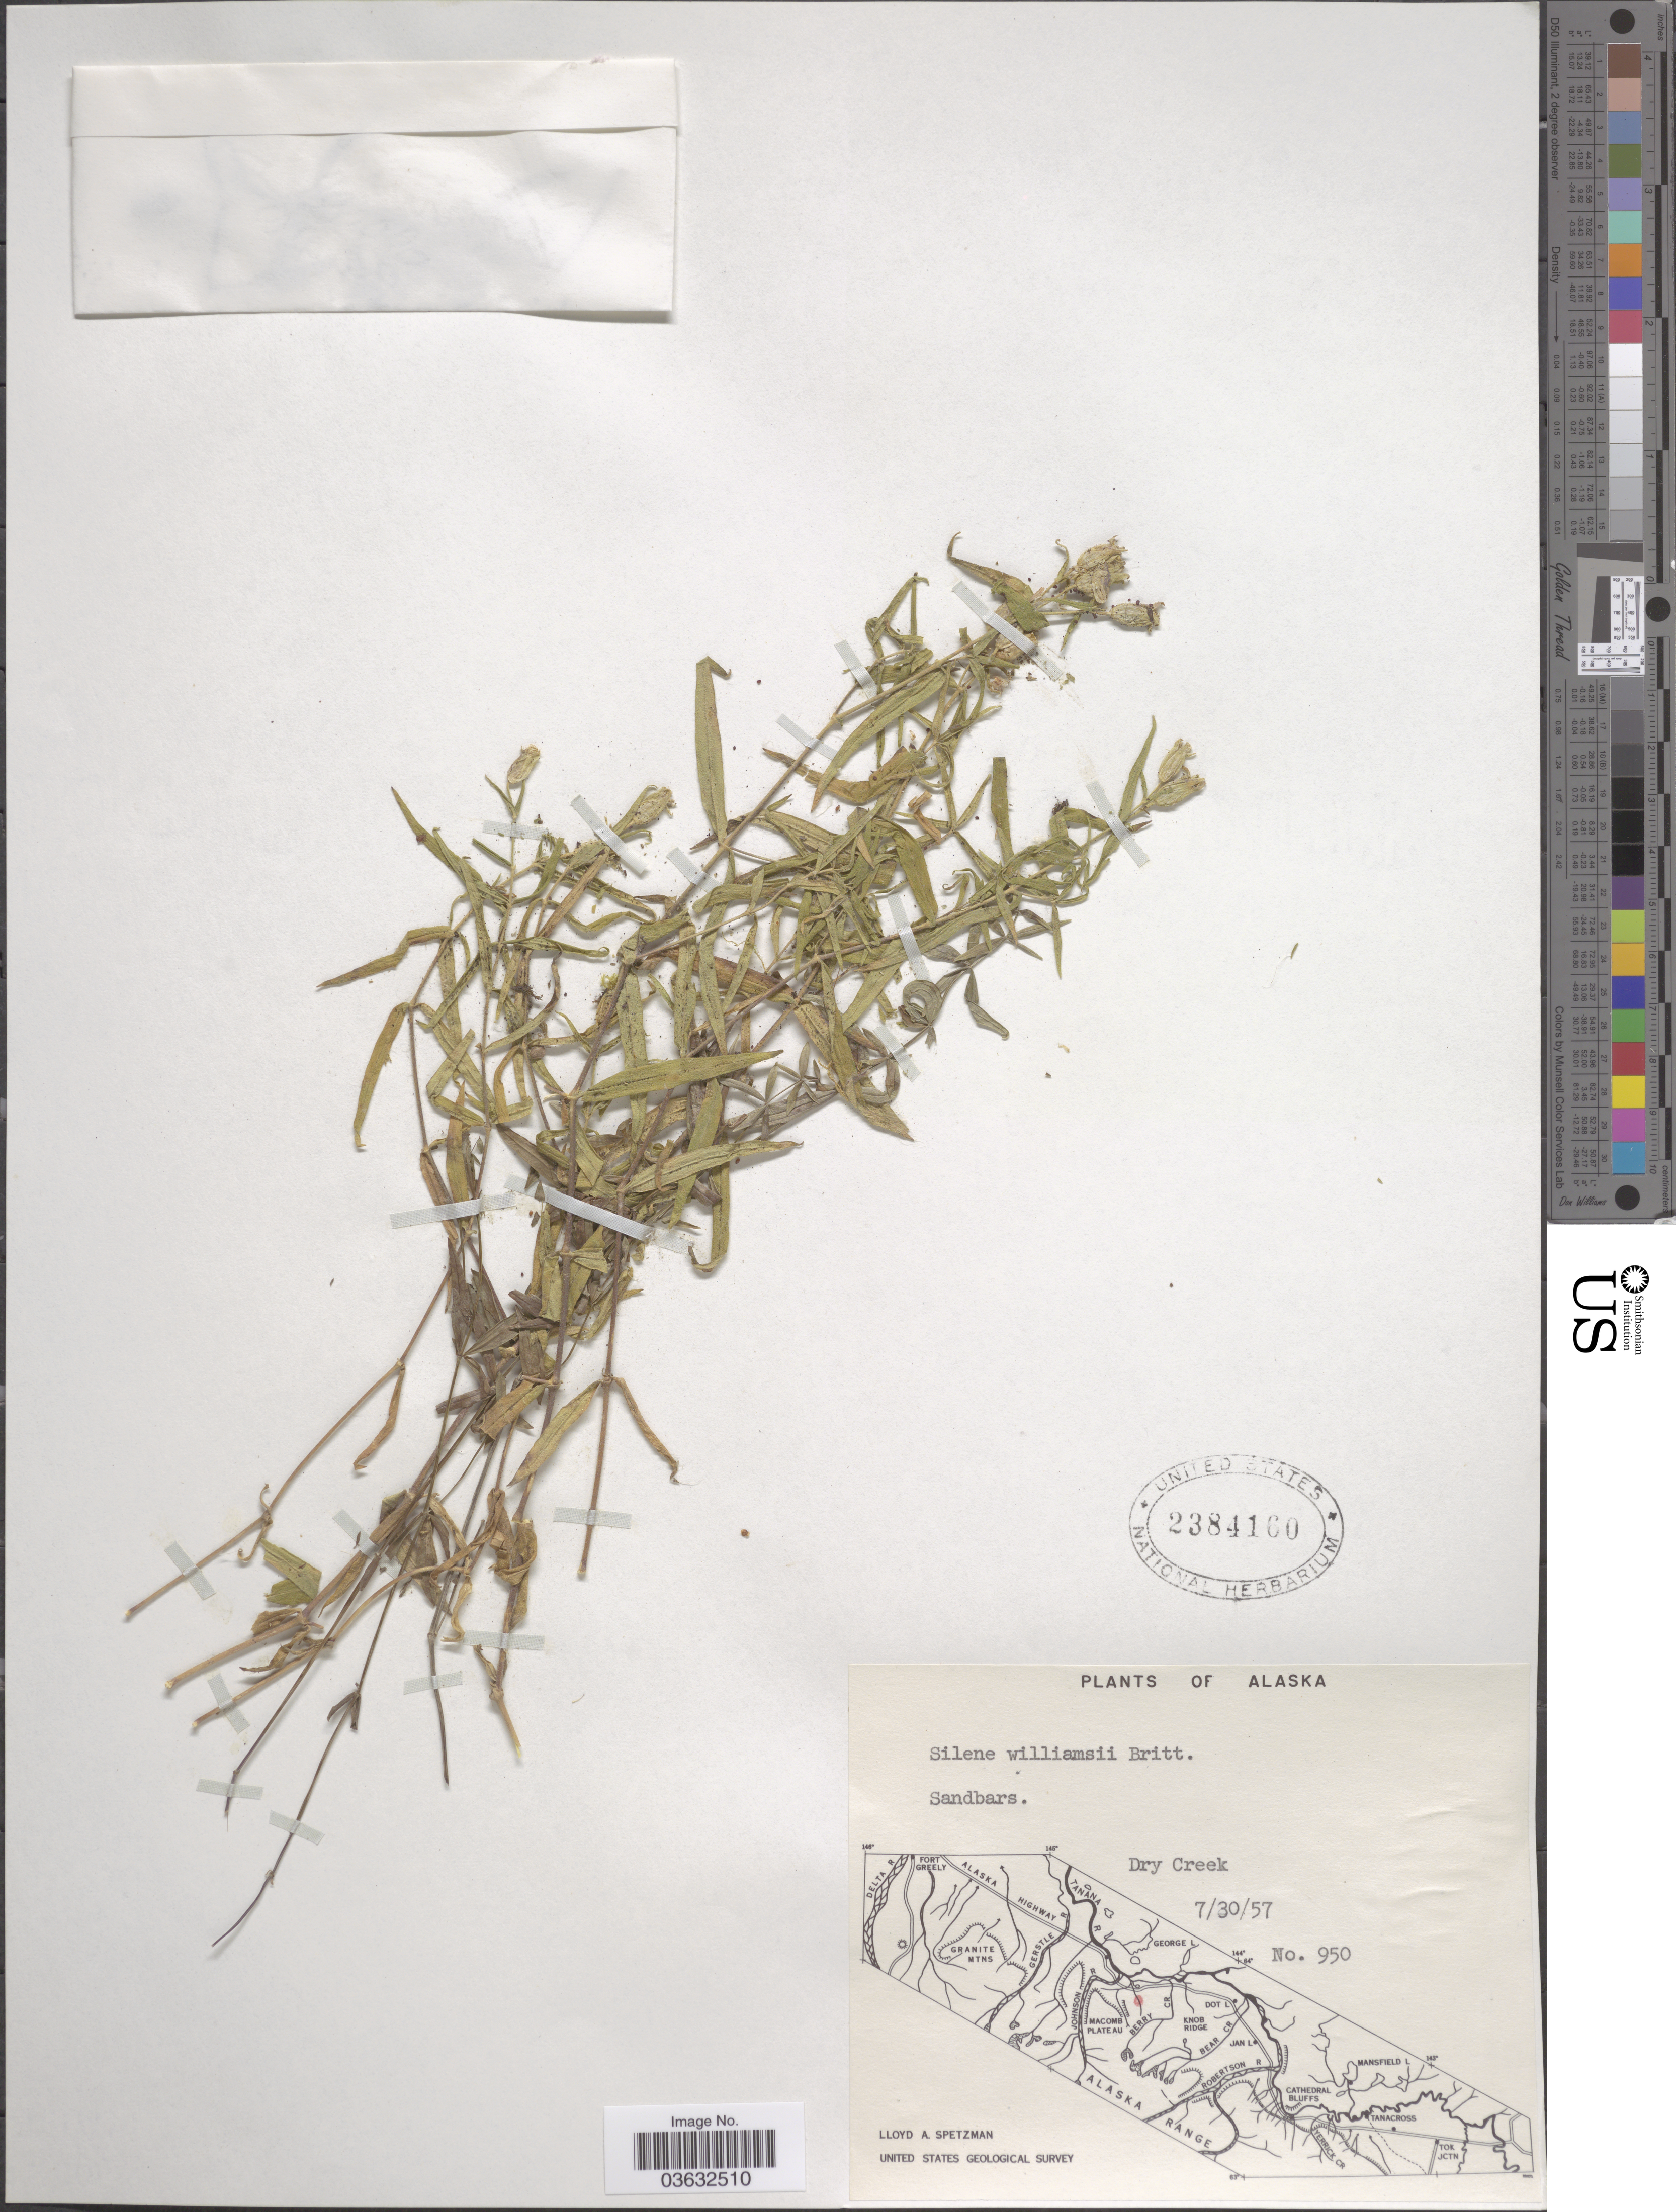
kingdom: Plantae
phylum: Tracheophyta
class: Magnoliopsida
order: Caryophyllales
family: Caryophyllaceae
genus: Silene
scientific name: Silene williamsii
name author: Britton in Britton & Rydb.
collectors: L. Spetzman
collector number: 950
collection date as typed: Transcribed d/m/y: 30/7/57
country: United States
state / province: Alaska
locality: Dry Creek.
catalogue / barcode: US 2384160